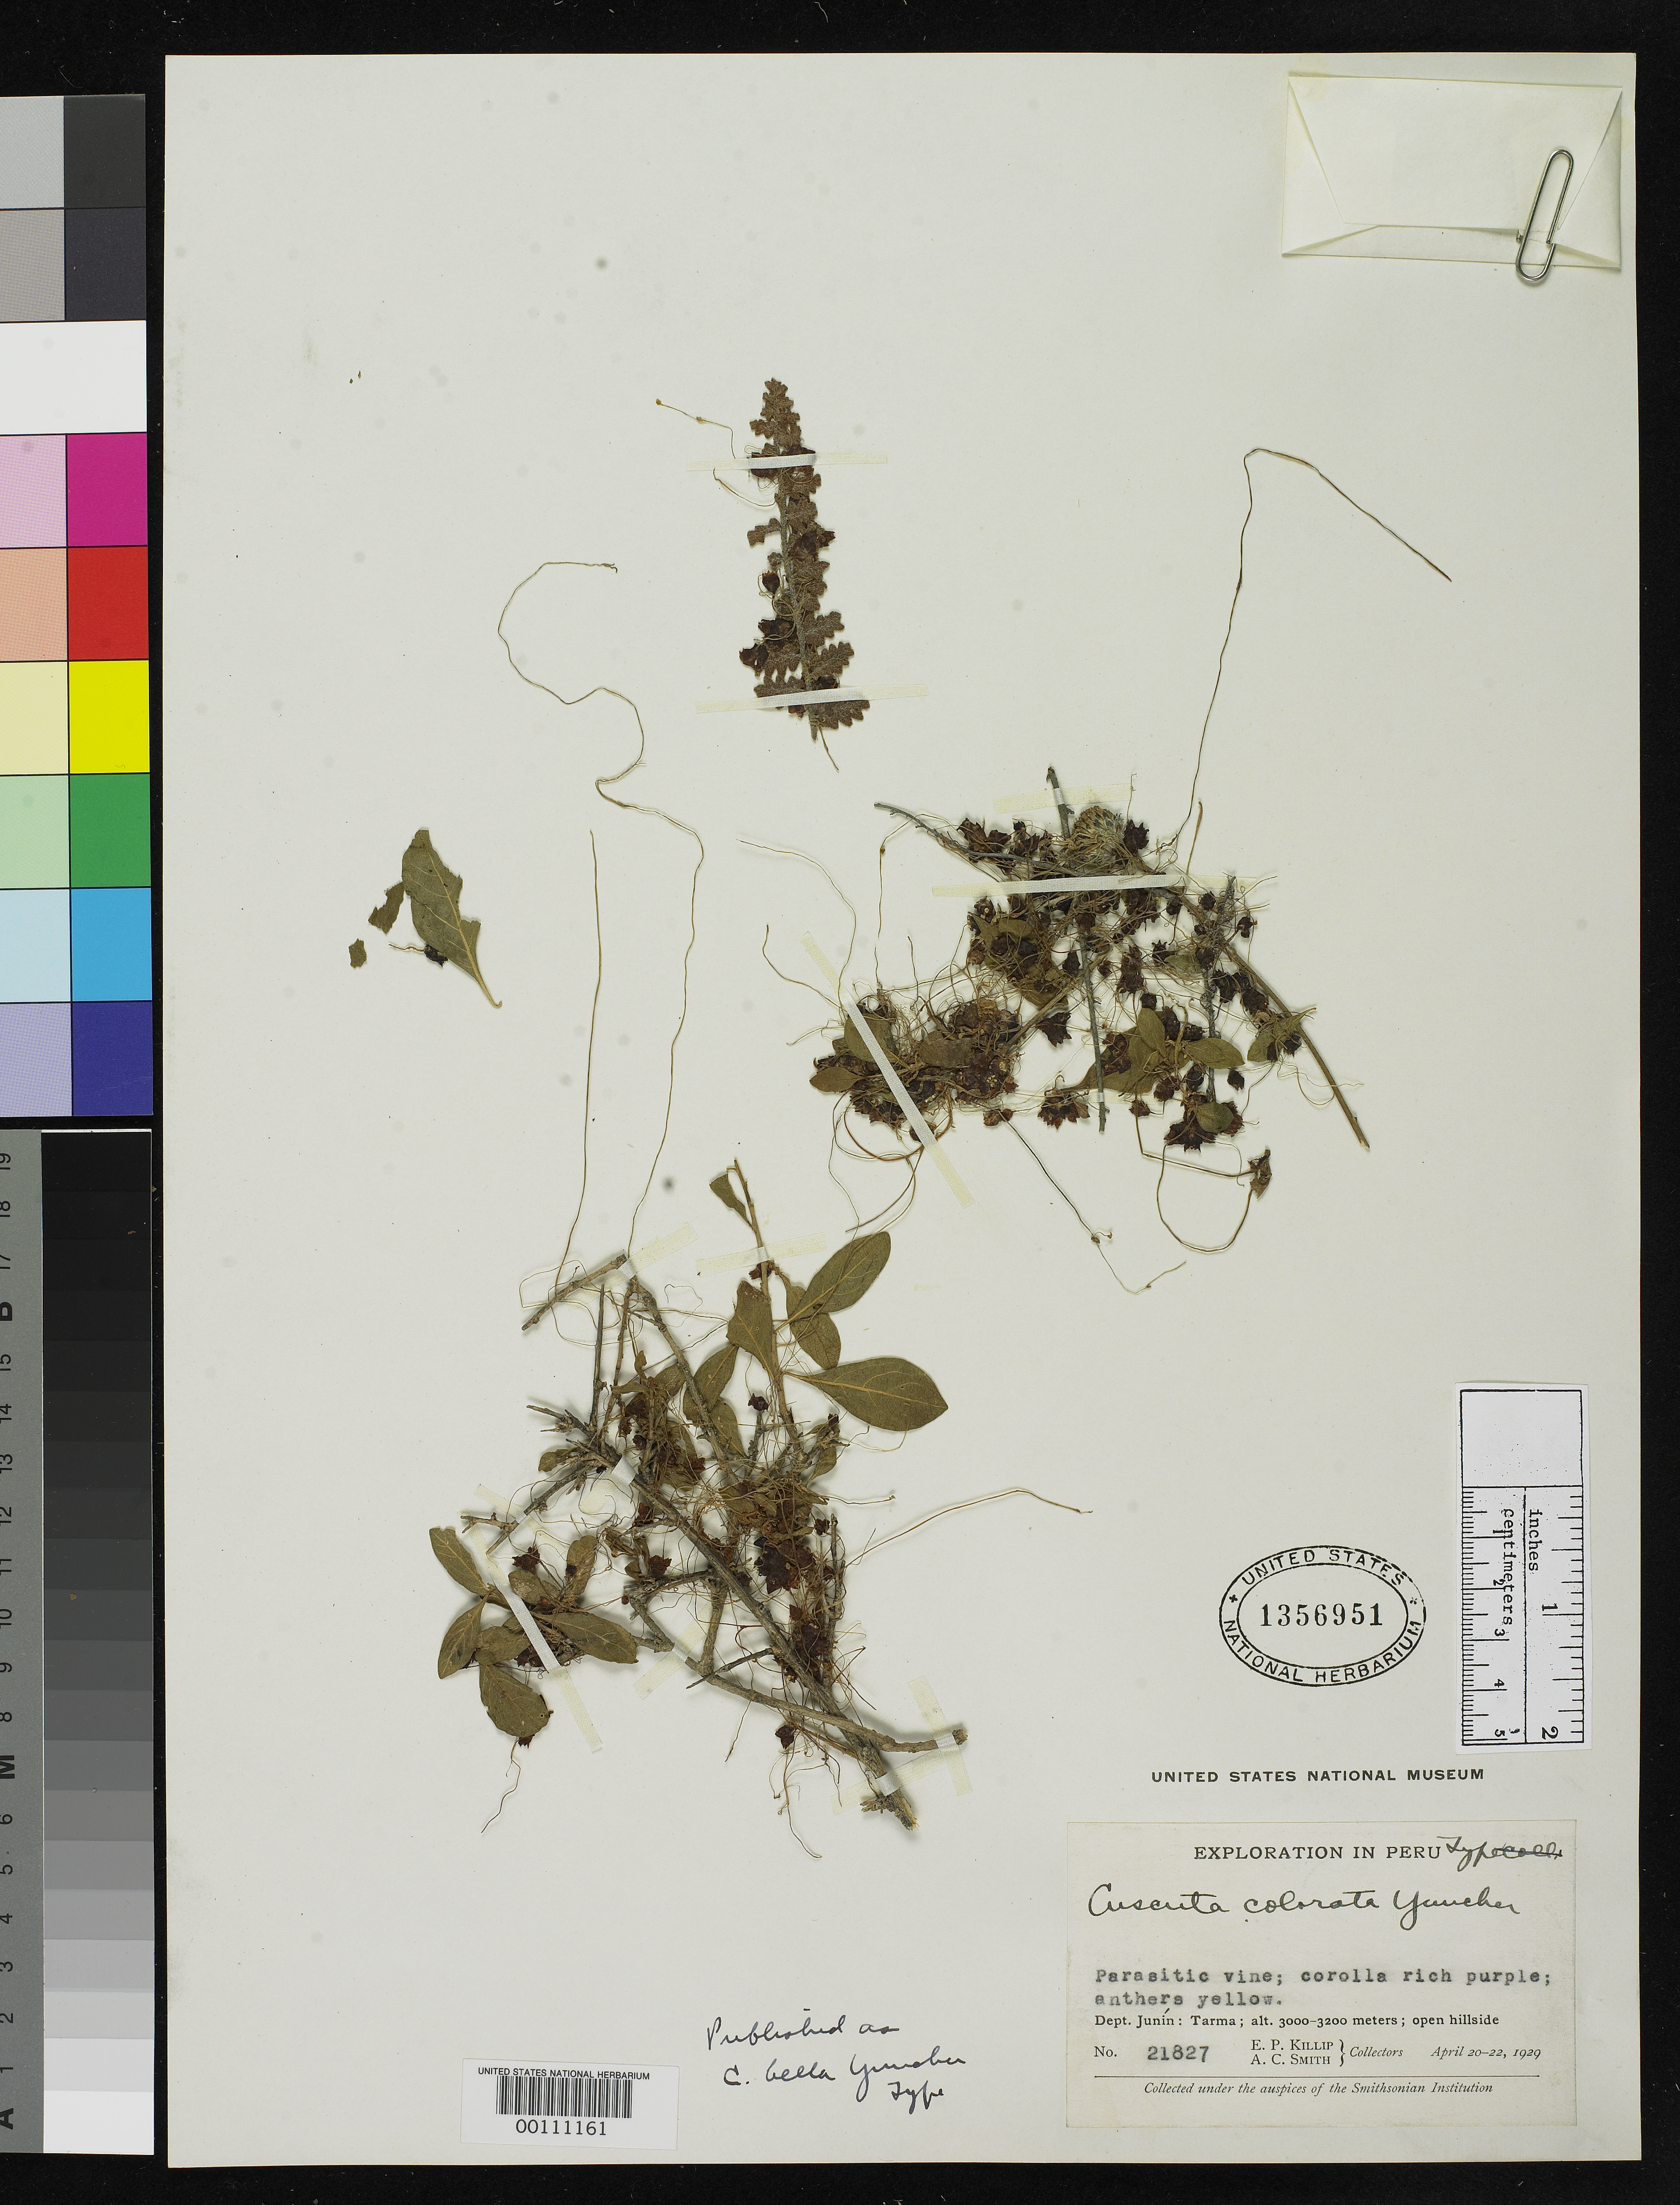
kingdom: Plantae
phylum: Tracheophyta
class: Magnoliopsida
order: Solanales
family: Convolvulaceae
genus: Cuscuta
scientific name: Cuscuta bella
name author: Yunck.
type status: Holotype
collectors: E. P. Killip & A. C. Smith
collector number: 21827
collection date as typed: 20 Apr 1929 to 22 Apr 1929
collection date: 1929-04-20/1929-04-22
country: Peru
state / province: Junín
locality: Tarma.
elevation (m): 3000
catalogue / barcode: US 1356951